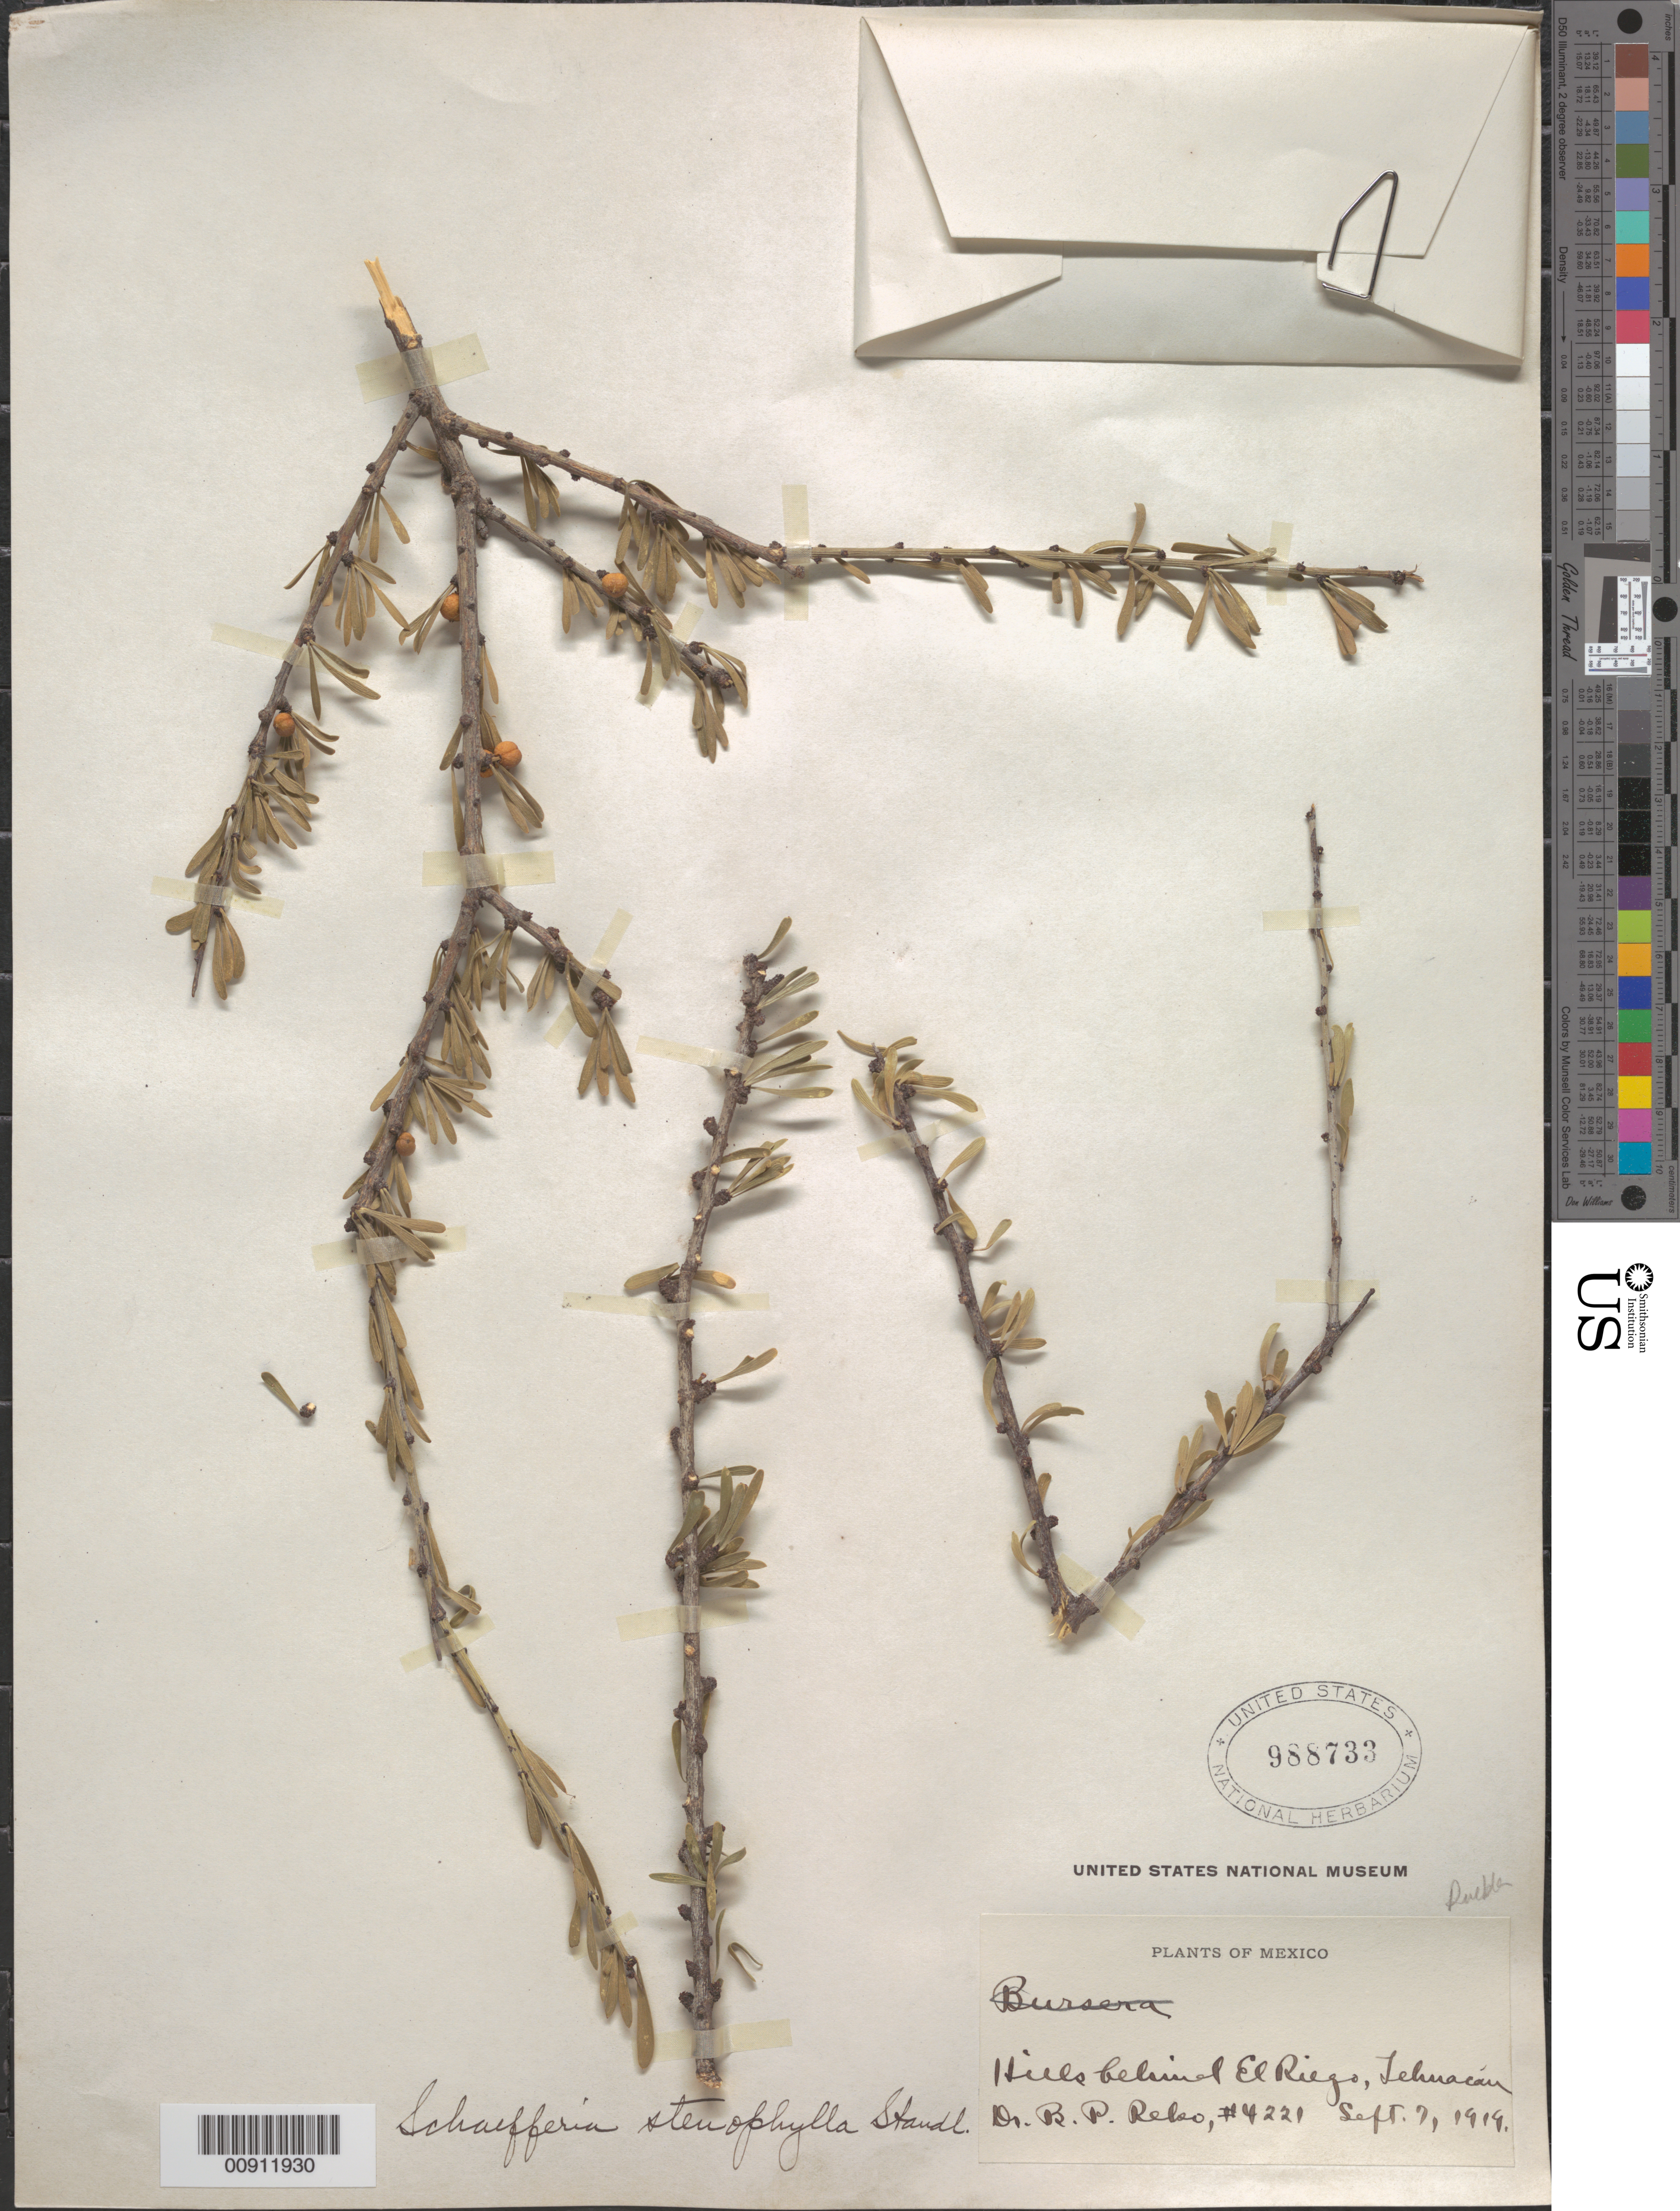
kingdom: Plantae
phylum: Tracheophyta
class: Magnoliopsida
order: Celastrales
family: Celastraceae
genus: Schaefferia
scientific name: Schaefferia stenophylla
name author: Standl.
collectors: B. P. Reko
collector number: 4221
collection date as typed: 07 Sep 1919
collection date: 1919-09-07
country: Mexico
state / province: Puebla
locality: Hills behind El Riego, Tehuacán, Puebla.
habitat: Hills.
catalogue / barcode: US 988733